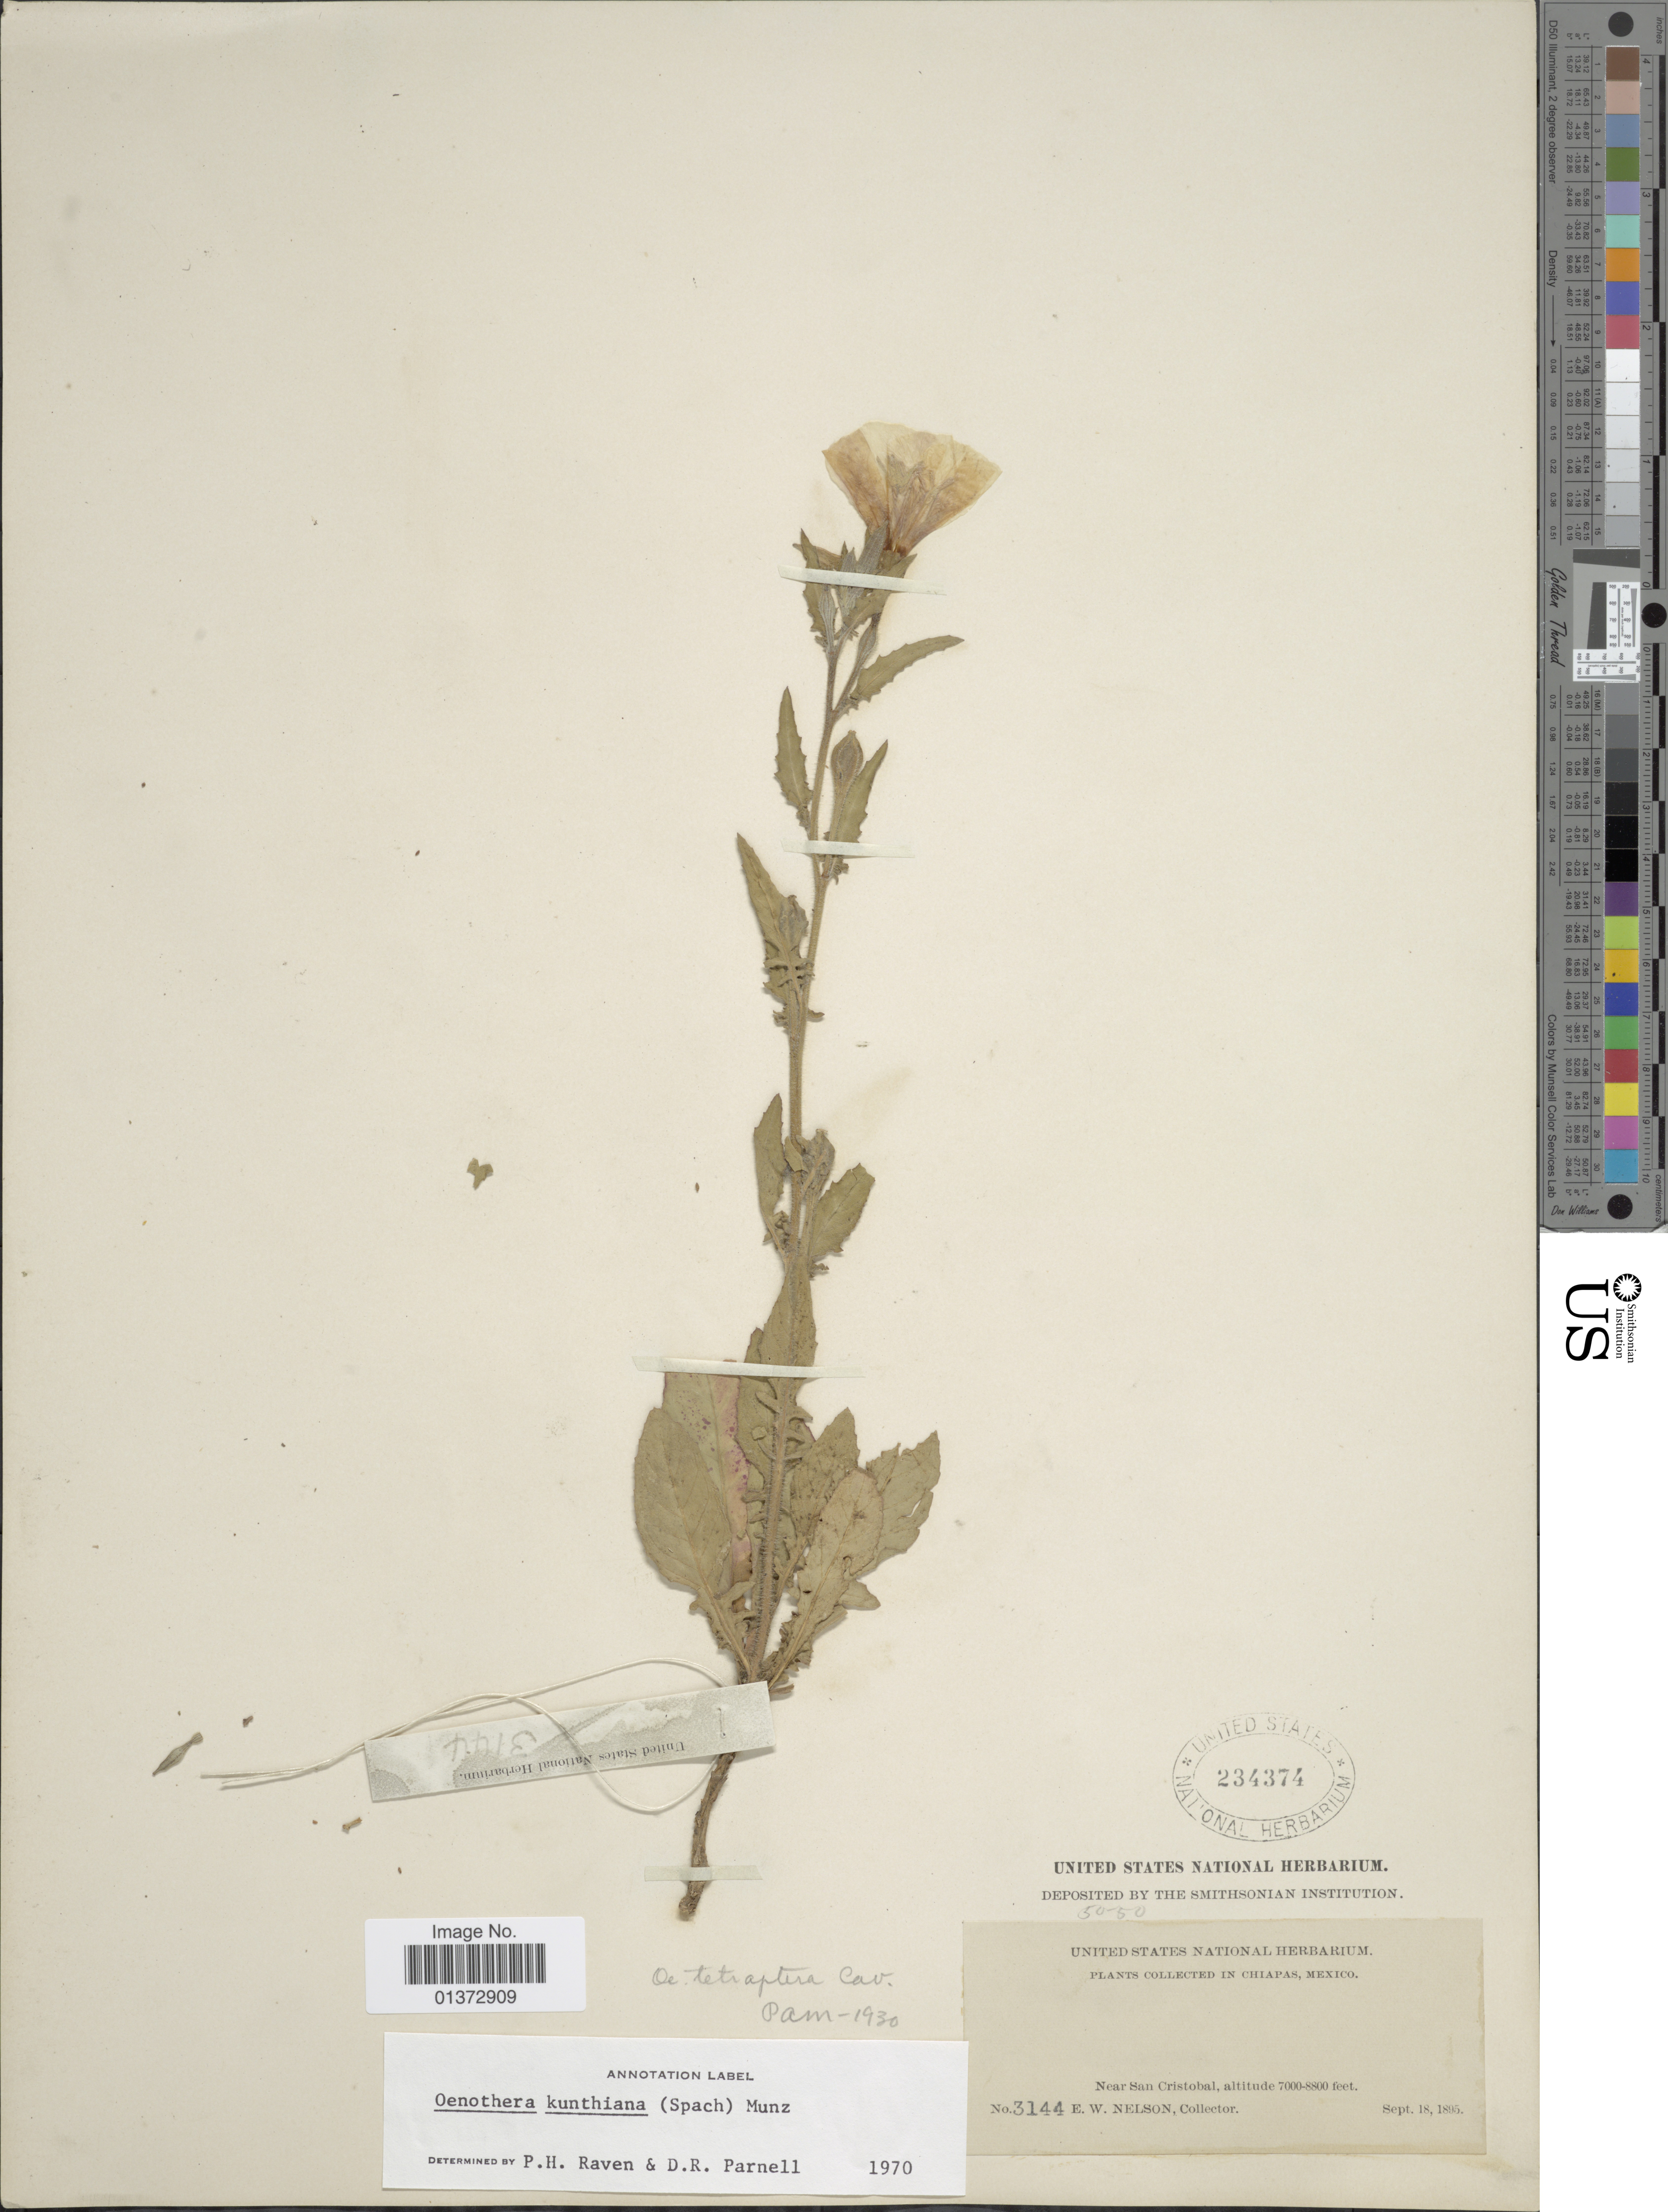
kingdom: Plantae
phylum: Tracheophyta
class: Magnoliopsida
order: Myrtales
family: Onagraceae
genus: Oenothera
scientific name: Oenothera kunthiana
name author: (Spach) Munz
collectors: E. W. Nelson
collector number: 3144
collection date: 1895-09-18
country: Mexico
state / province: Chiapas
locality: Near San Cristobal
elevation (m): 2134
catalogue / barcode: US 234374